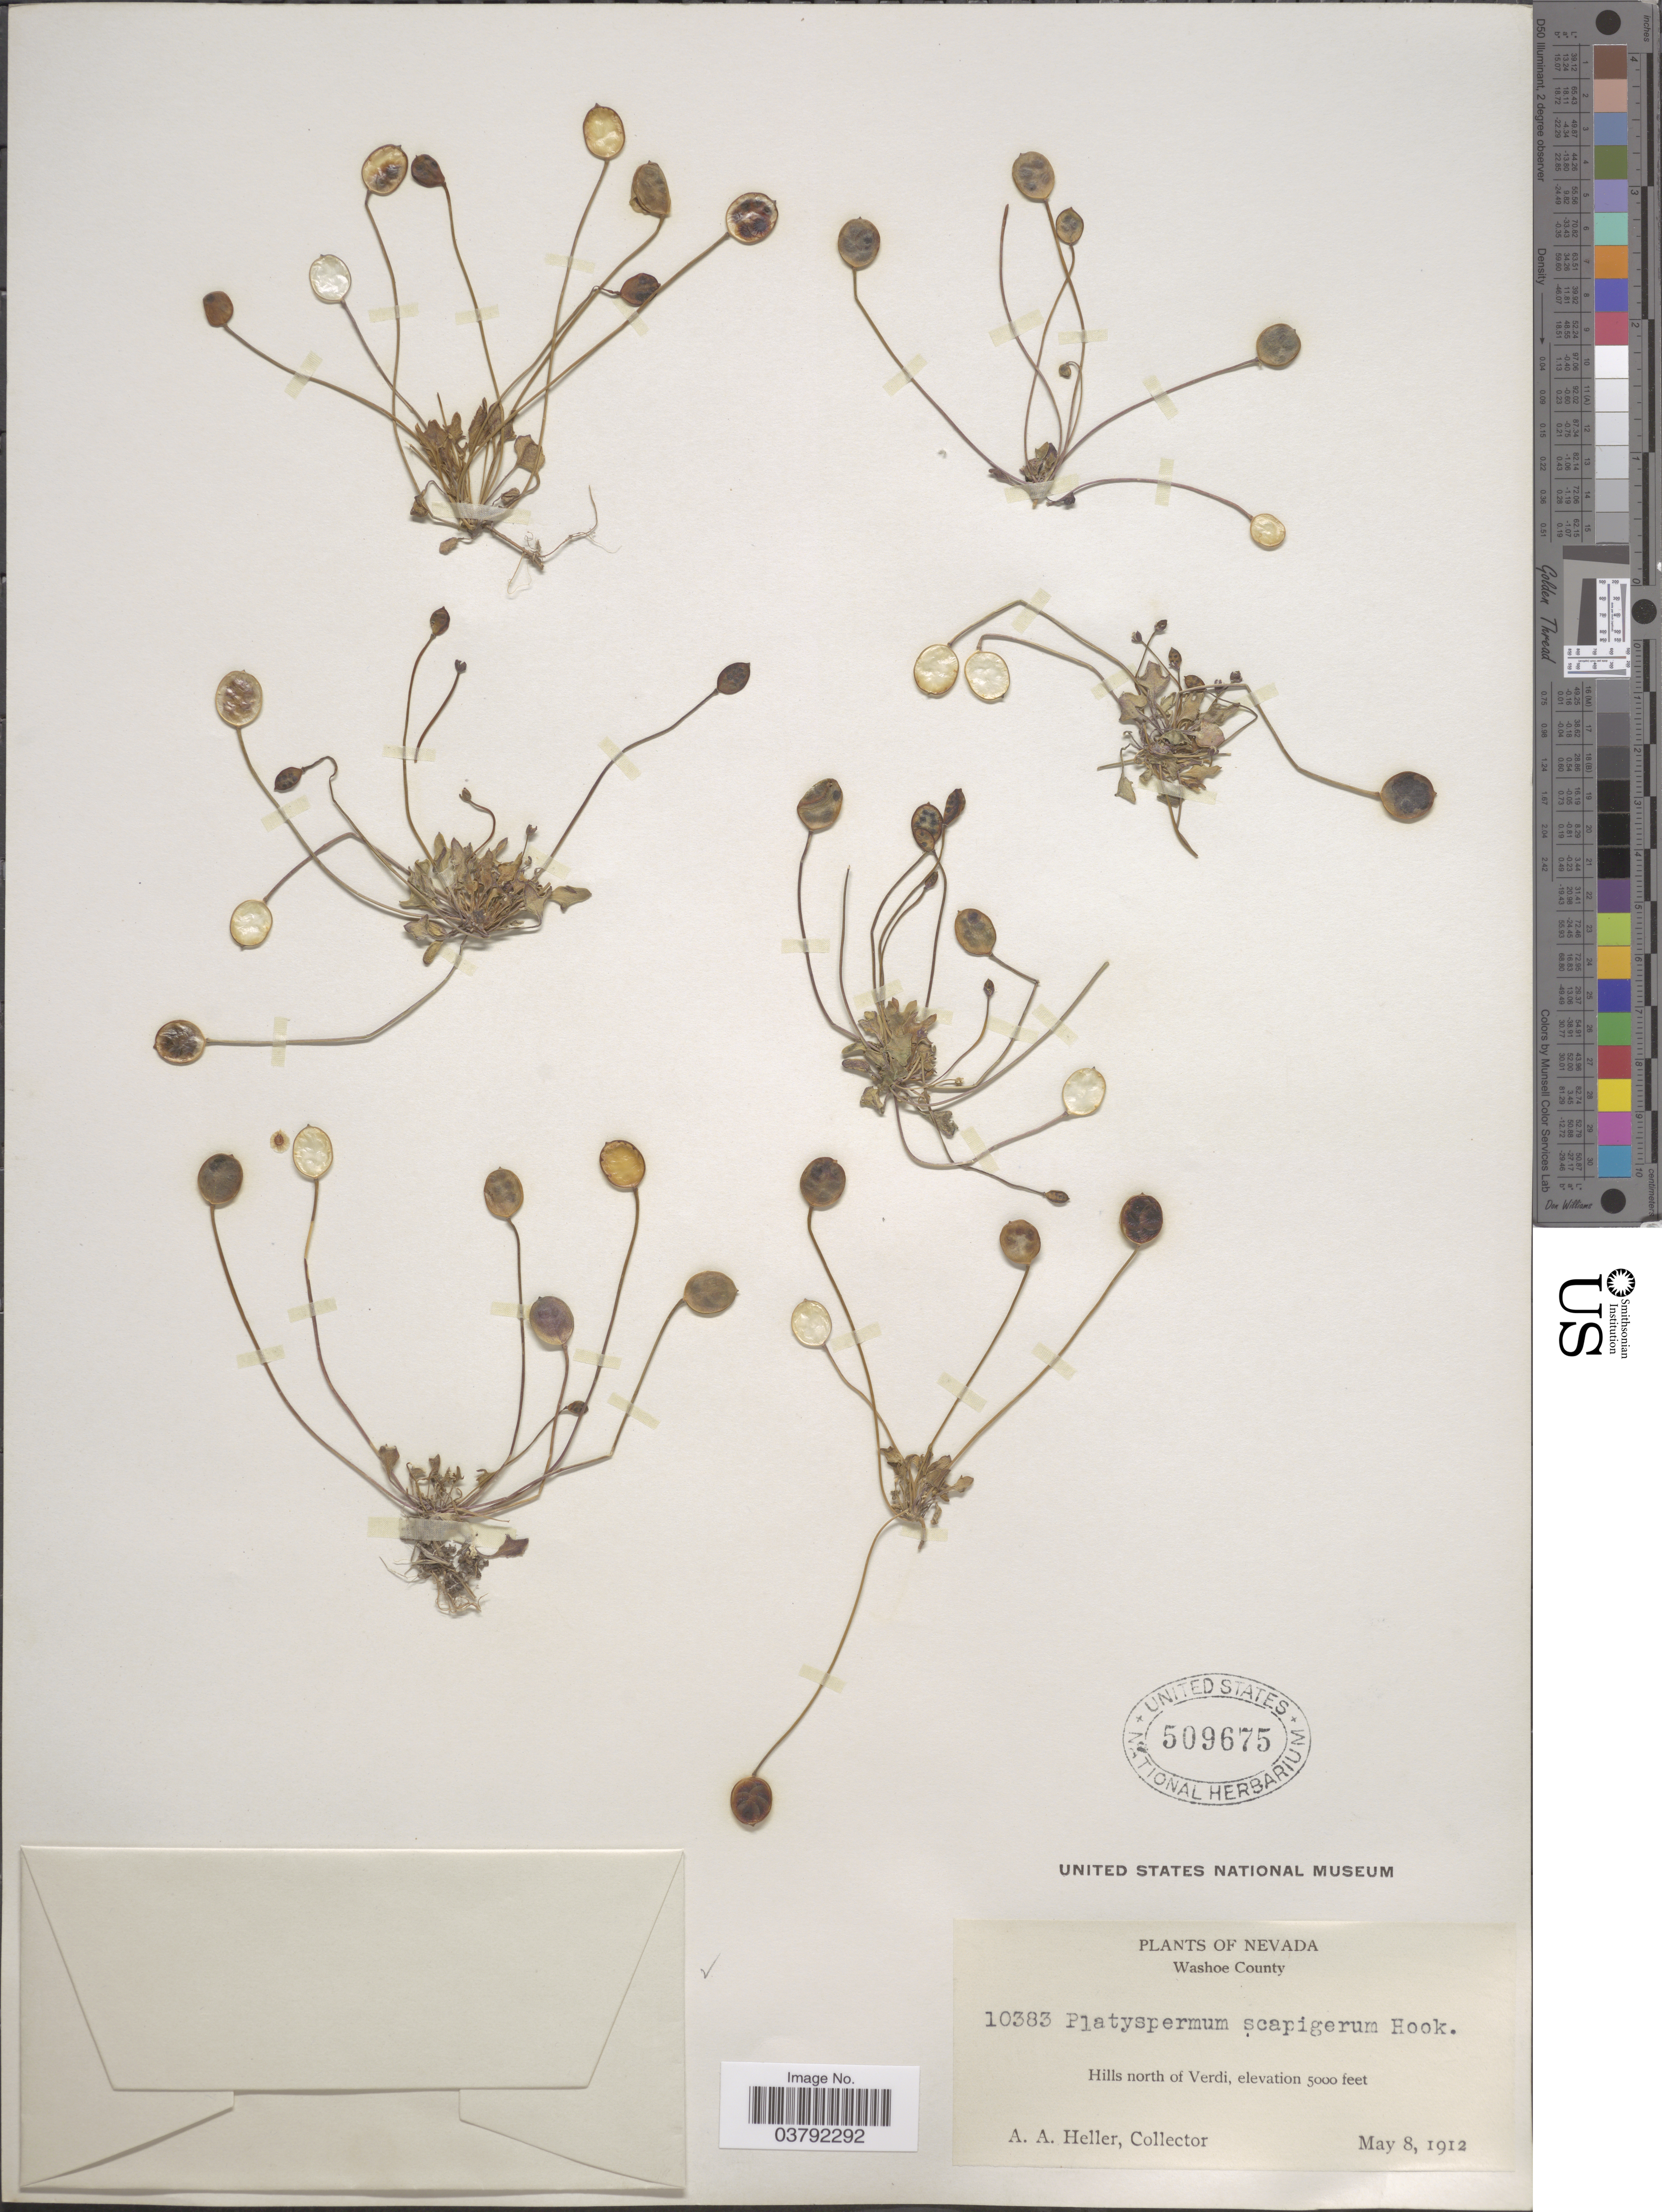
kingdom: Plantae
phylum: Tracheophyta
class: Magnoliopsida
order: Brassicales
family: Brassicaceae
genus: Idahoa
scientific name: Idahoa scapigera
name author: A. Nelson & J.F. Macbr.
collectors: A. A. Heller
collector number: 10383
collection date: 1912-05-08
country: United States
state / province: Nevada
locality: Washoe County. Hills north of Verdi.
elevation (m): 1524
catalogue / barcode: US 509675